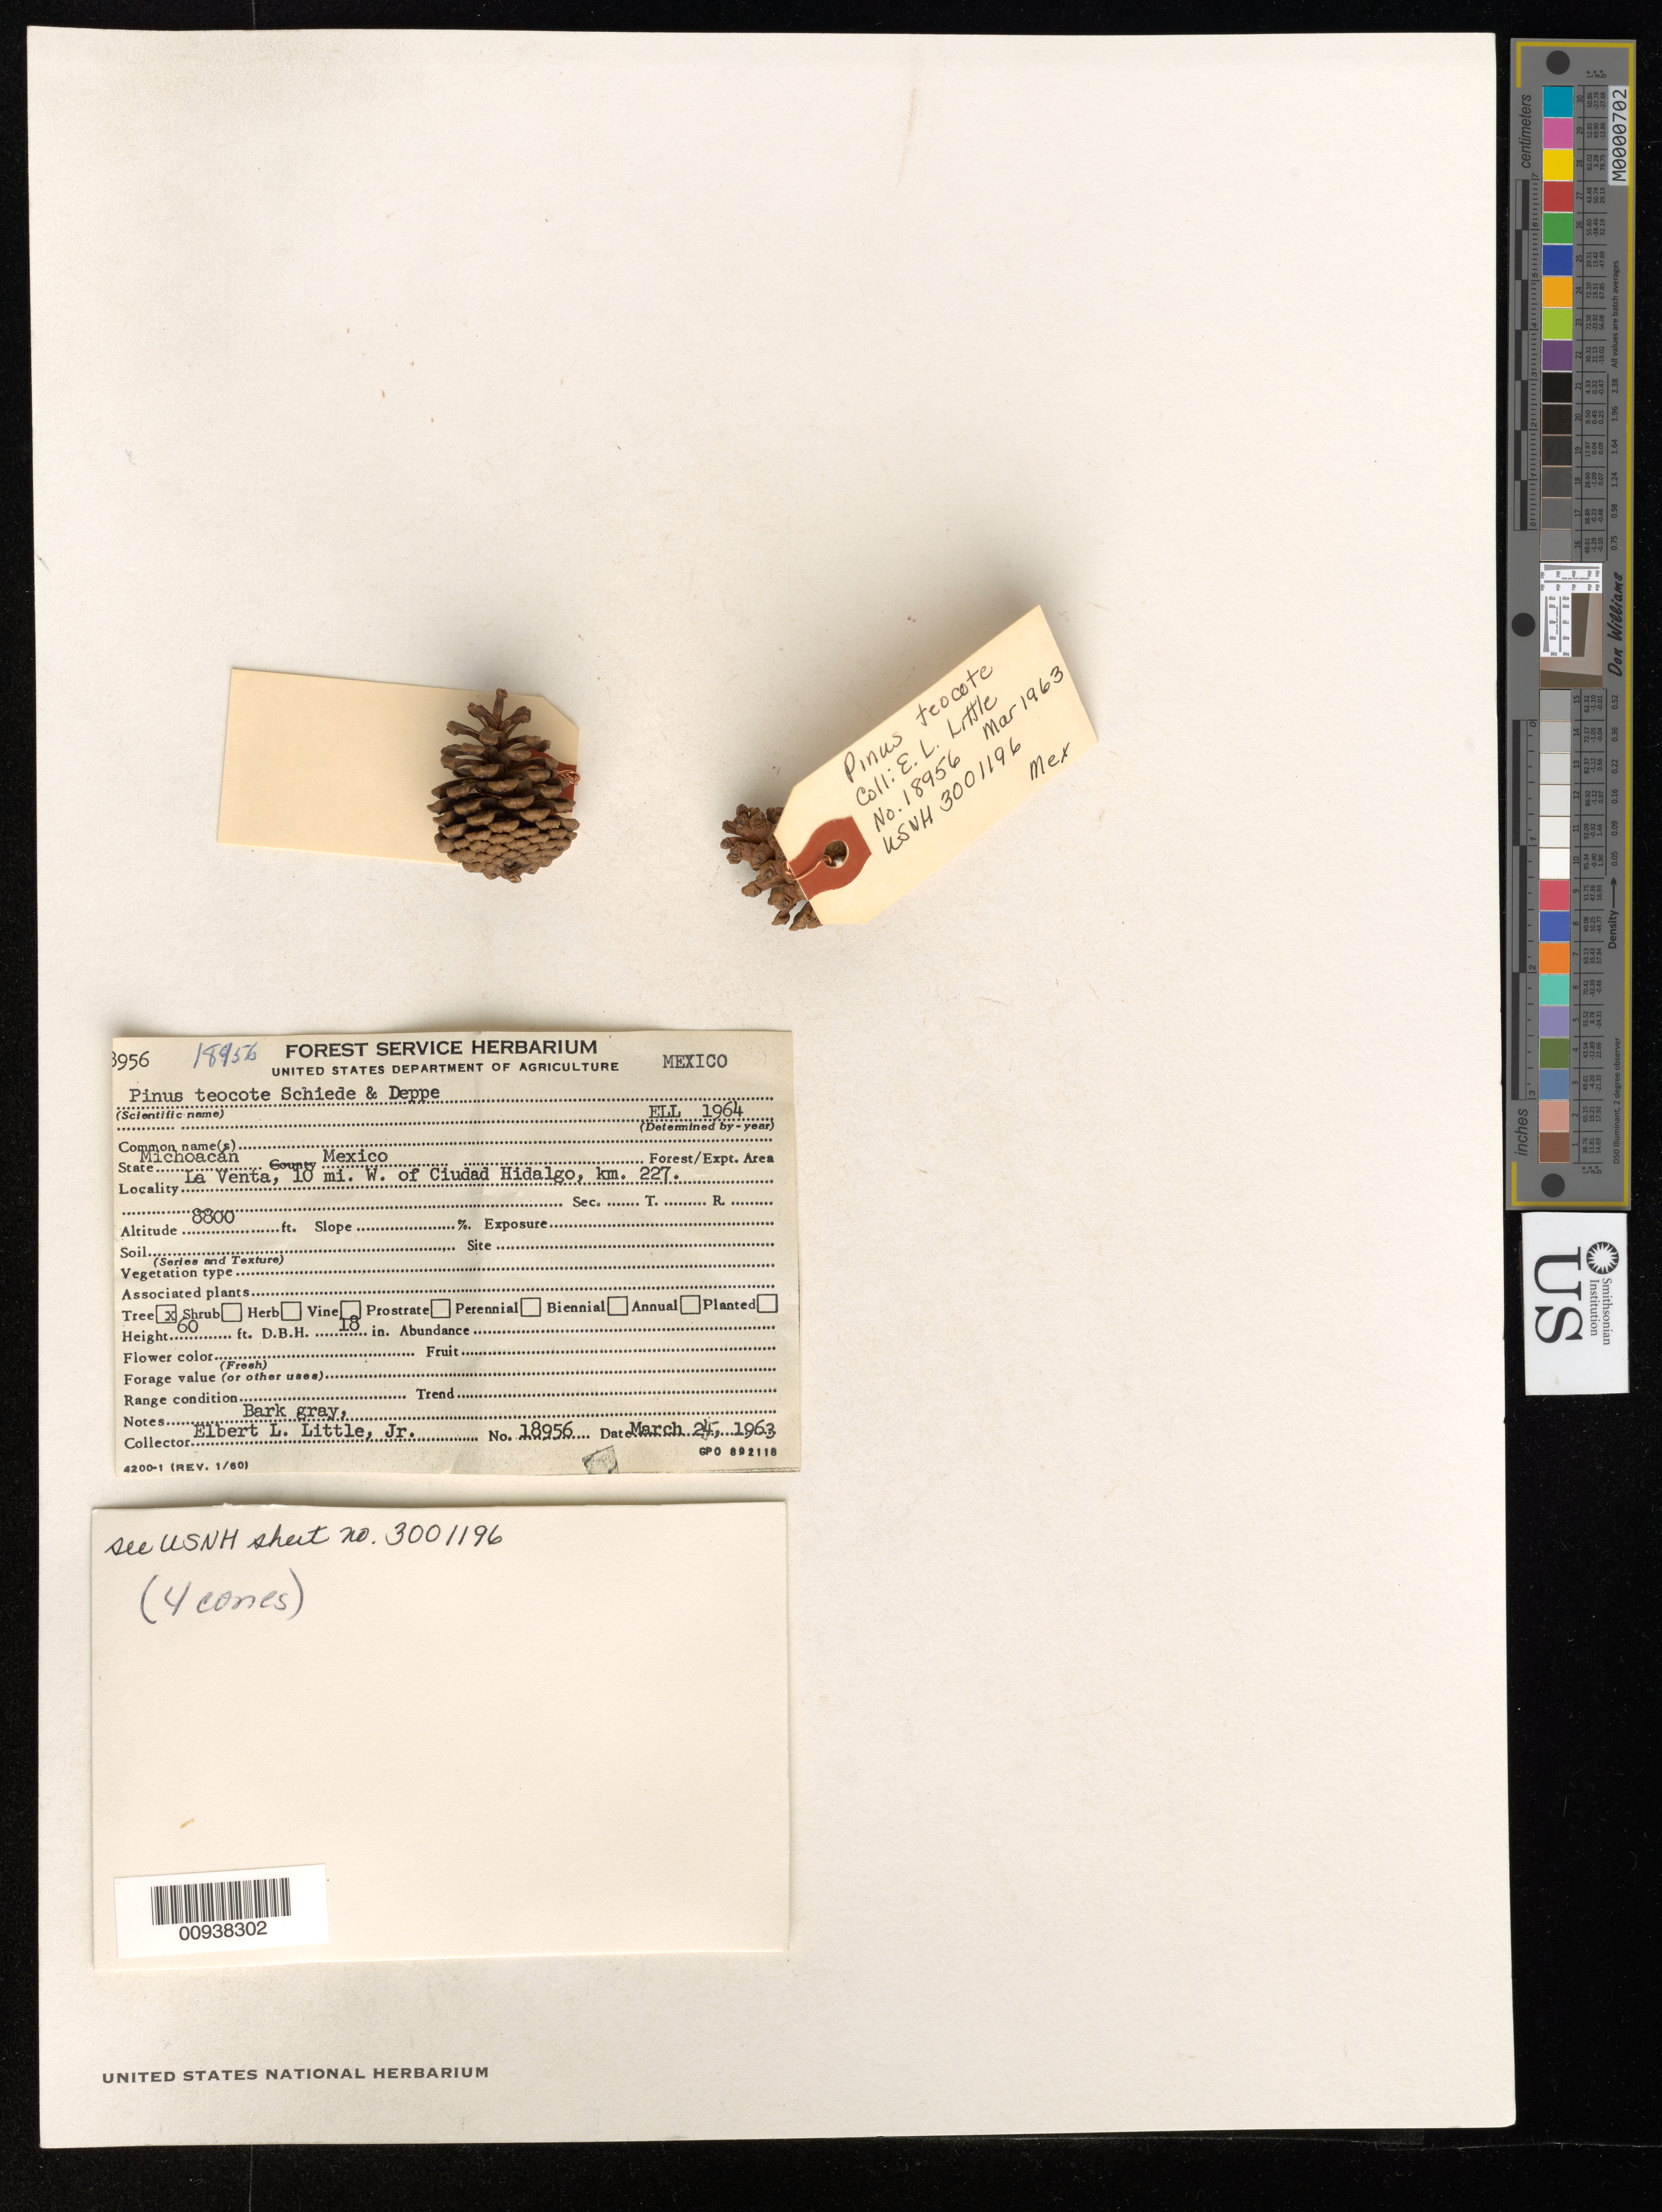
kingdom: Plantae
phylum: Tracheophyta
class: Pinopsida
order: Pinales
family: Pinaceae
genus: Pinus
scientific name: Pinus teocote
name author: Schltdl. & Cham.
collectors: E. L. Little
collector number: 18956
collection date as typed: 24 Mar 1963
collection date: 1963-03-24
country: Mexico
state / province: Michoacán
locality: La Venta, 10 mi. W of Ciudad Hidalgo, km. 227.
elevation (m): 2682